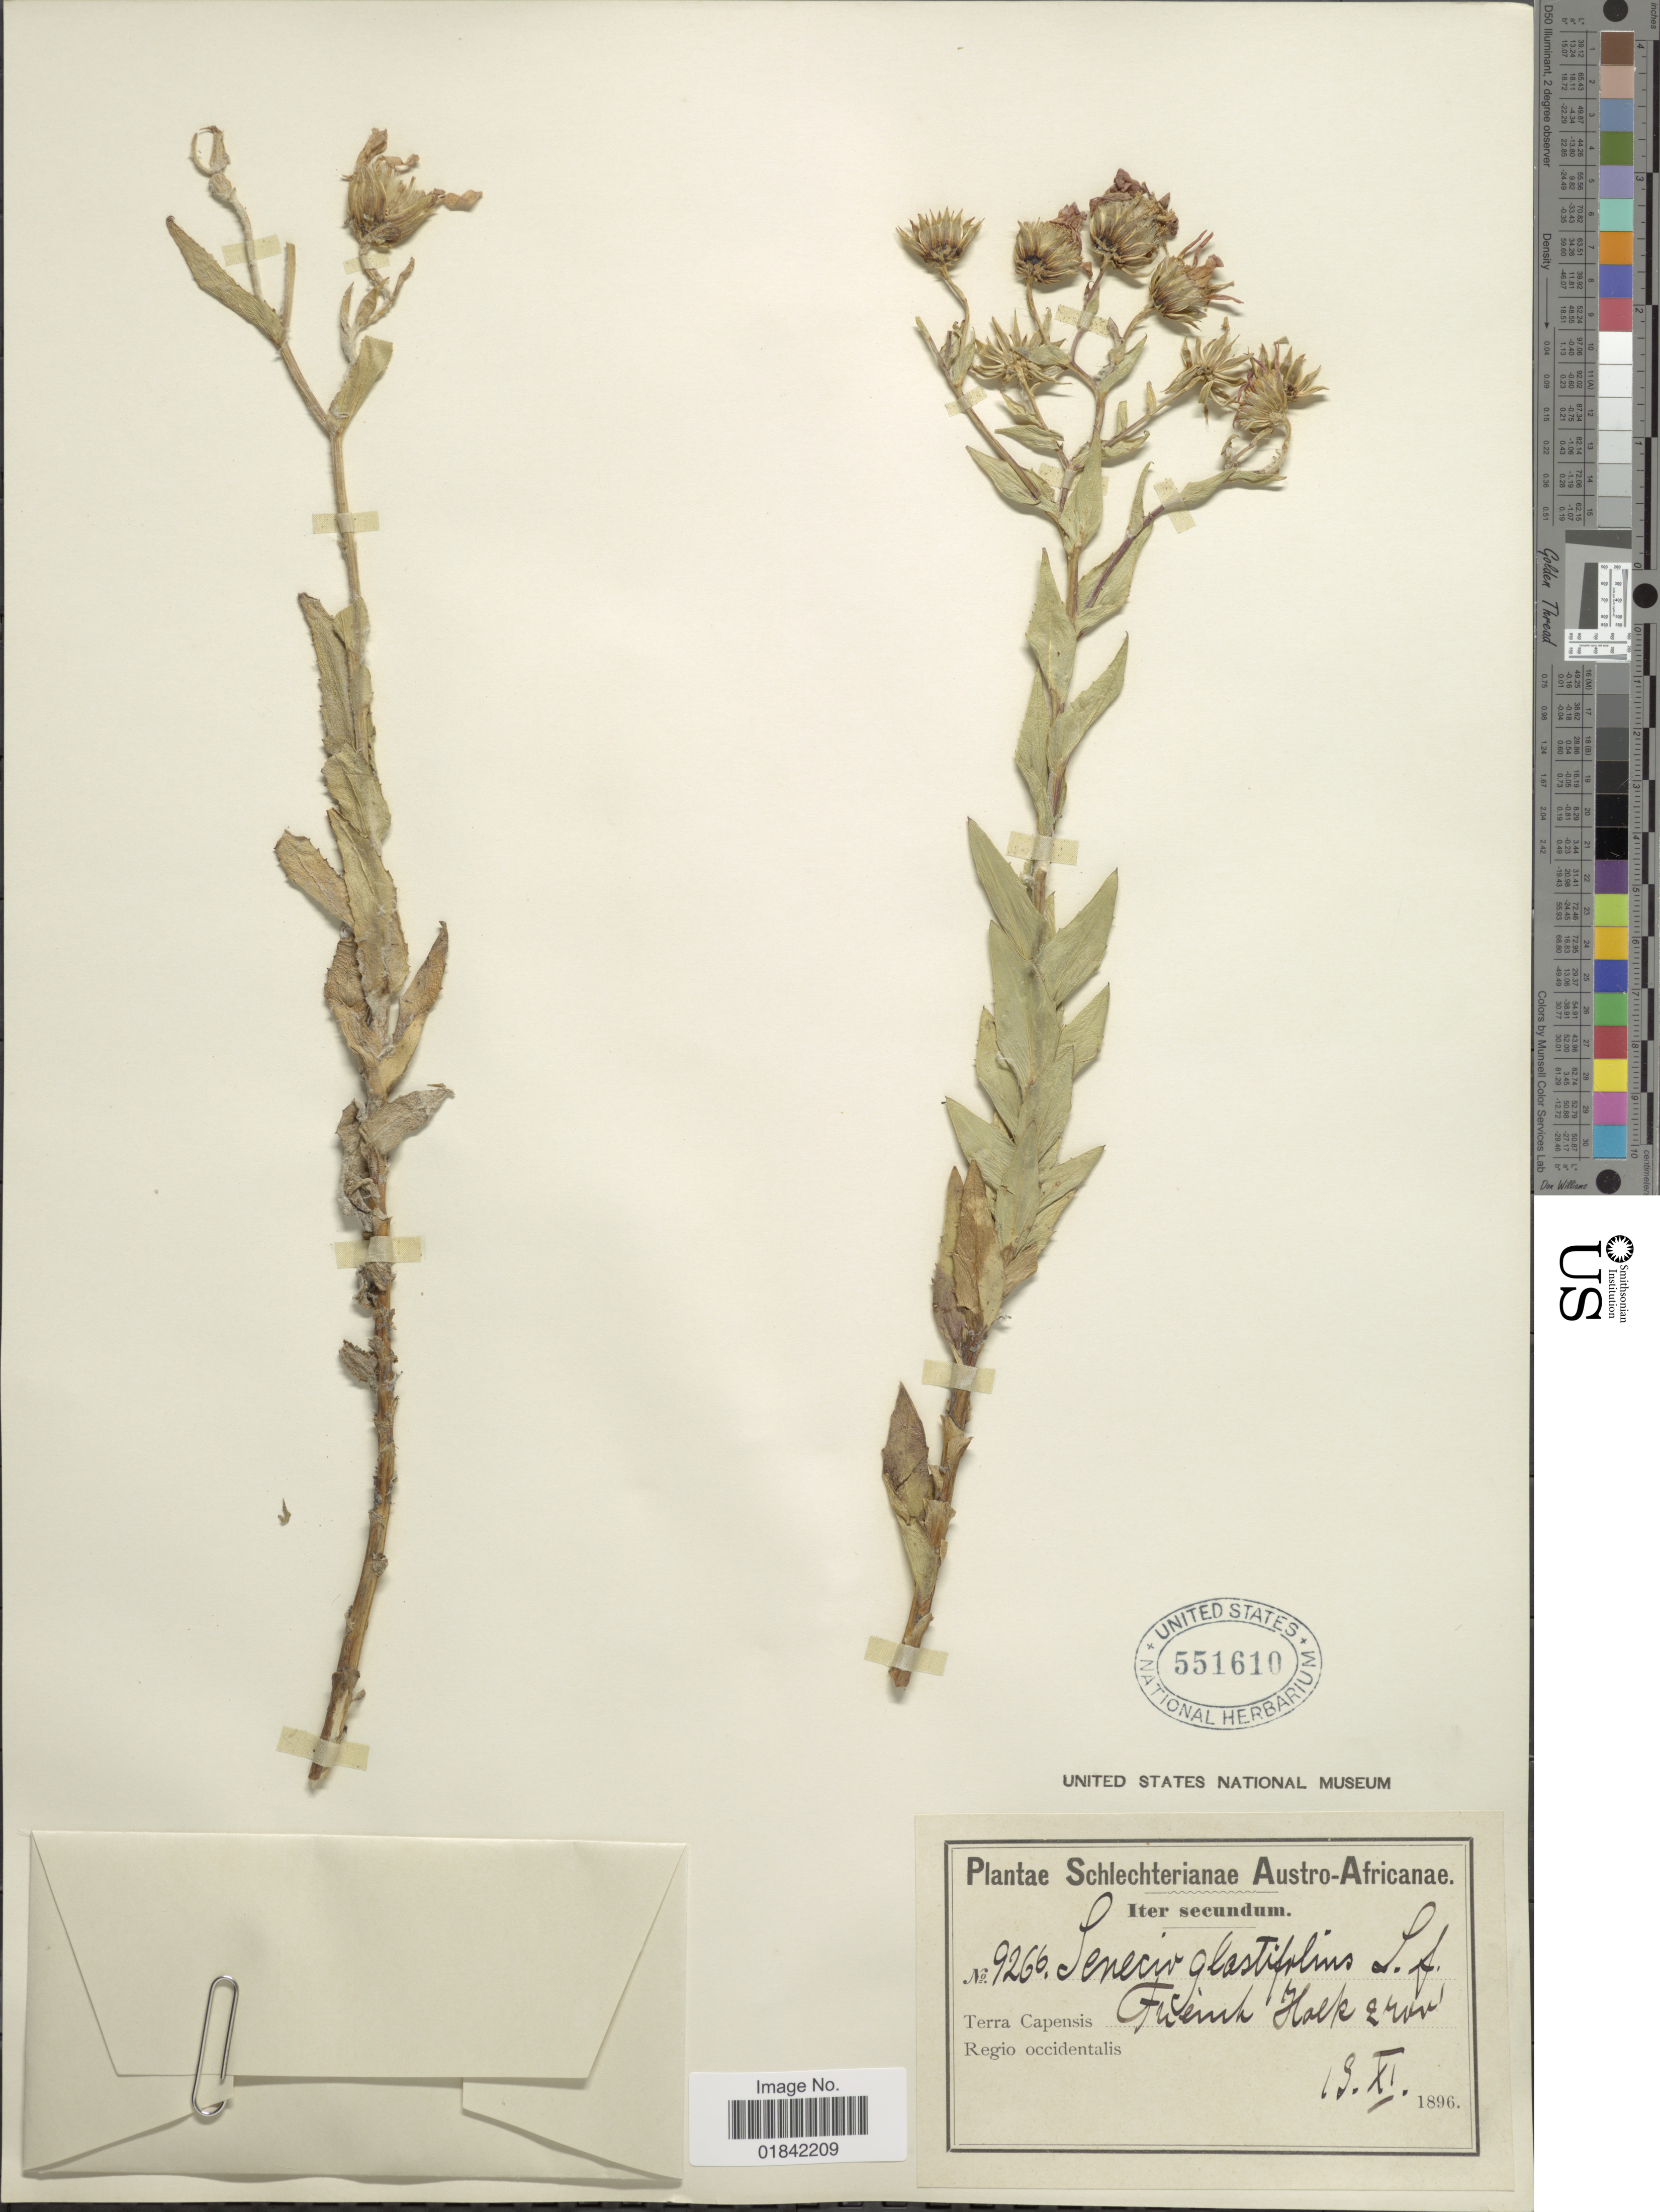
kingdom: Plantae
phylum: Tracheophyta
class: Magnoliopsida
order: Asterales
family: Asteraceae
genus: Senecio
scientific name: Senecio glastifolius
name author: Hook. f.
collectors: F. R. R. Schlechter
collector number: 9266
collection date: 1896-11-19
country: South Africa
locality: Austro-Africanae, Terra Capensis, Fuemk Halk E ran, Regio occidentalis [interpreted]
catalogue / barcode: US 551610